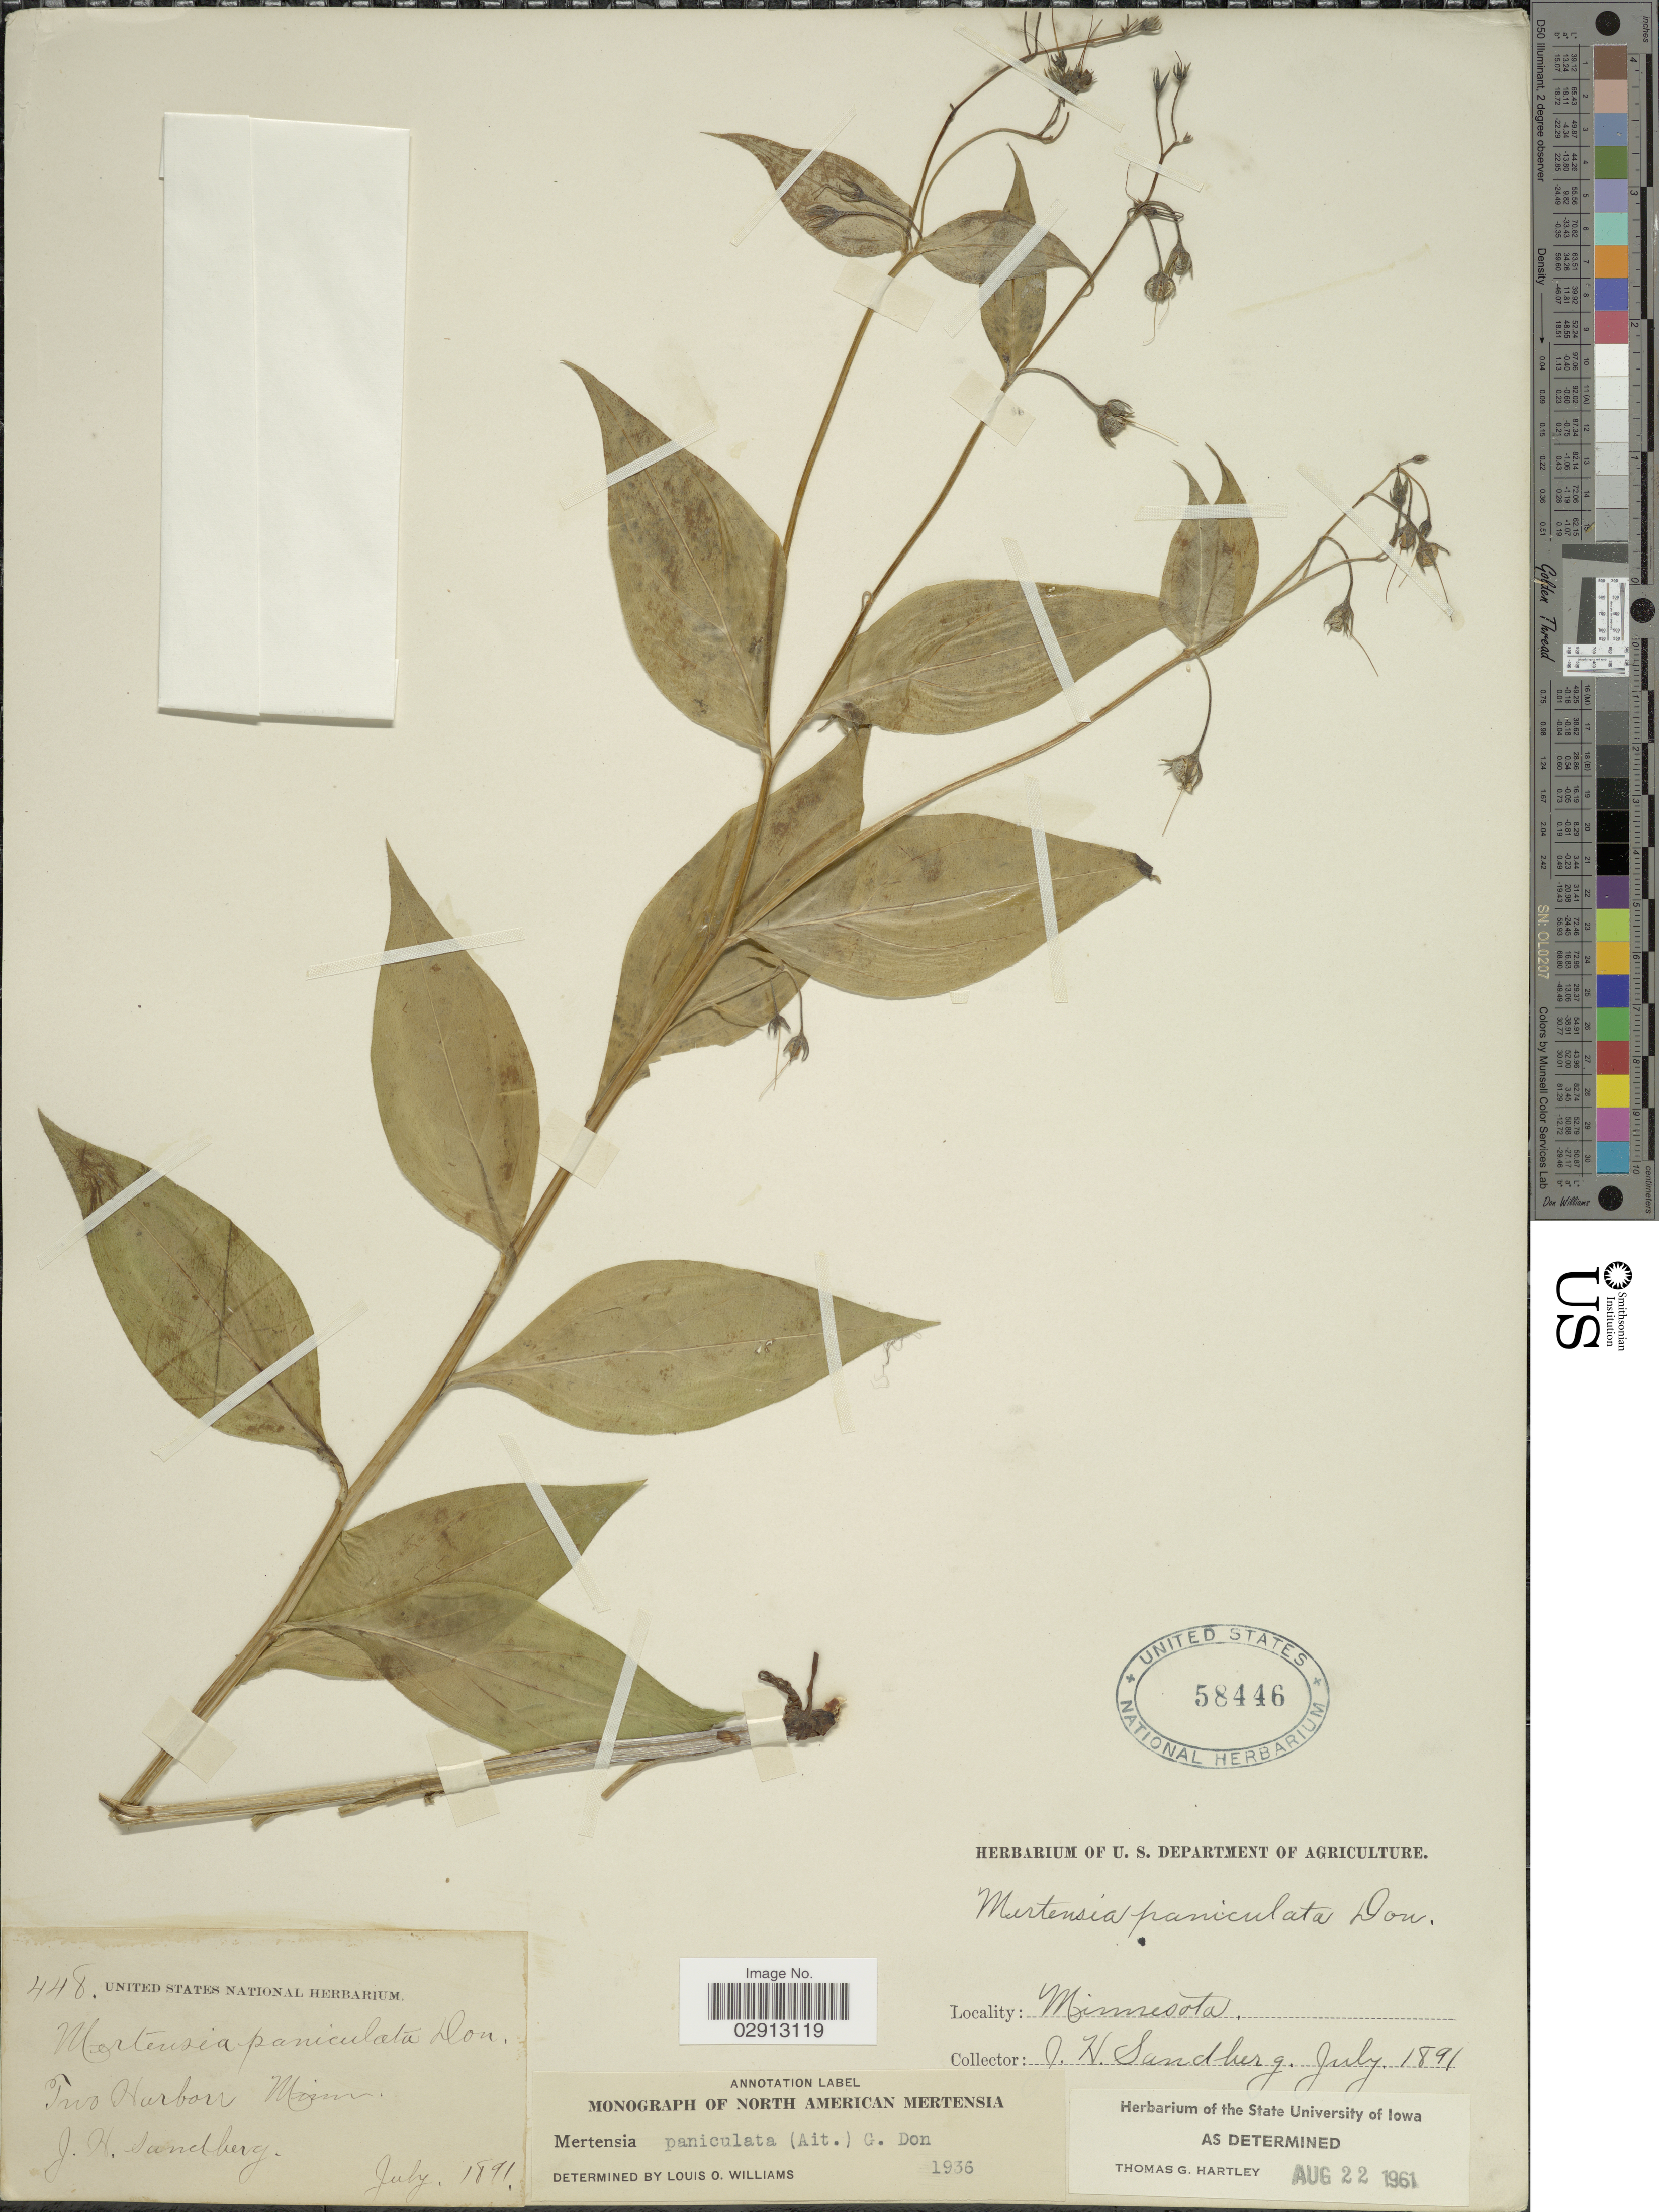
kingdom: Plantae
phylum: Tracheophyta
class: Magnoliopsida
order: Boraginales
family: Boraginaceae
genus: Mertensia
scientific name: Mertensia paniculata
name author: (Aiton) G. Don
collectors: J. H. Sandberg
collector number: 448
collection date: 1891-07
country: United States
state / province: Minnesota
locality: Two Harbors.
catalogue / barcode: US 58446